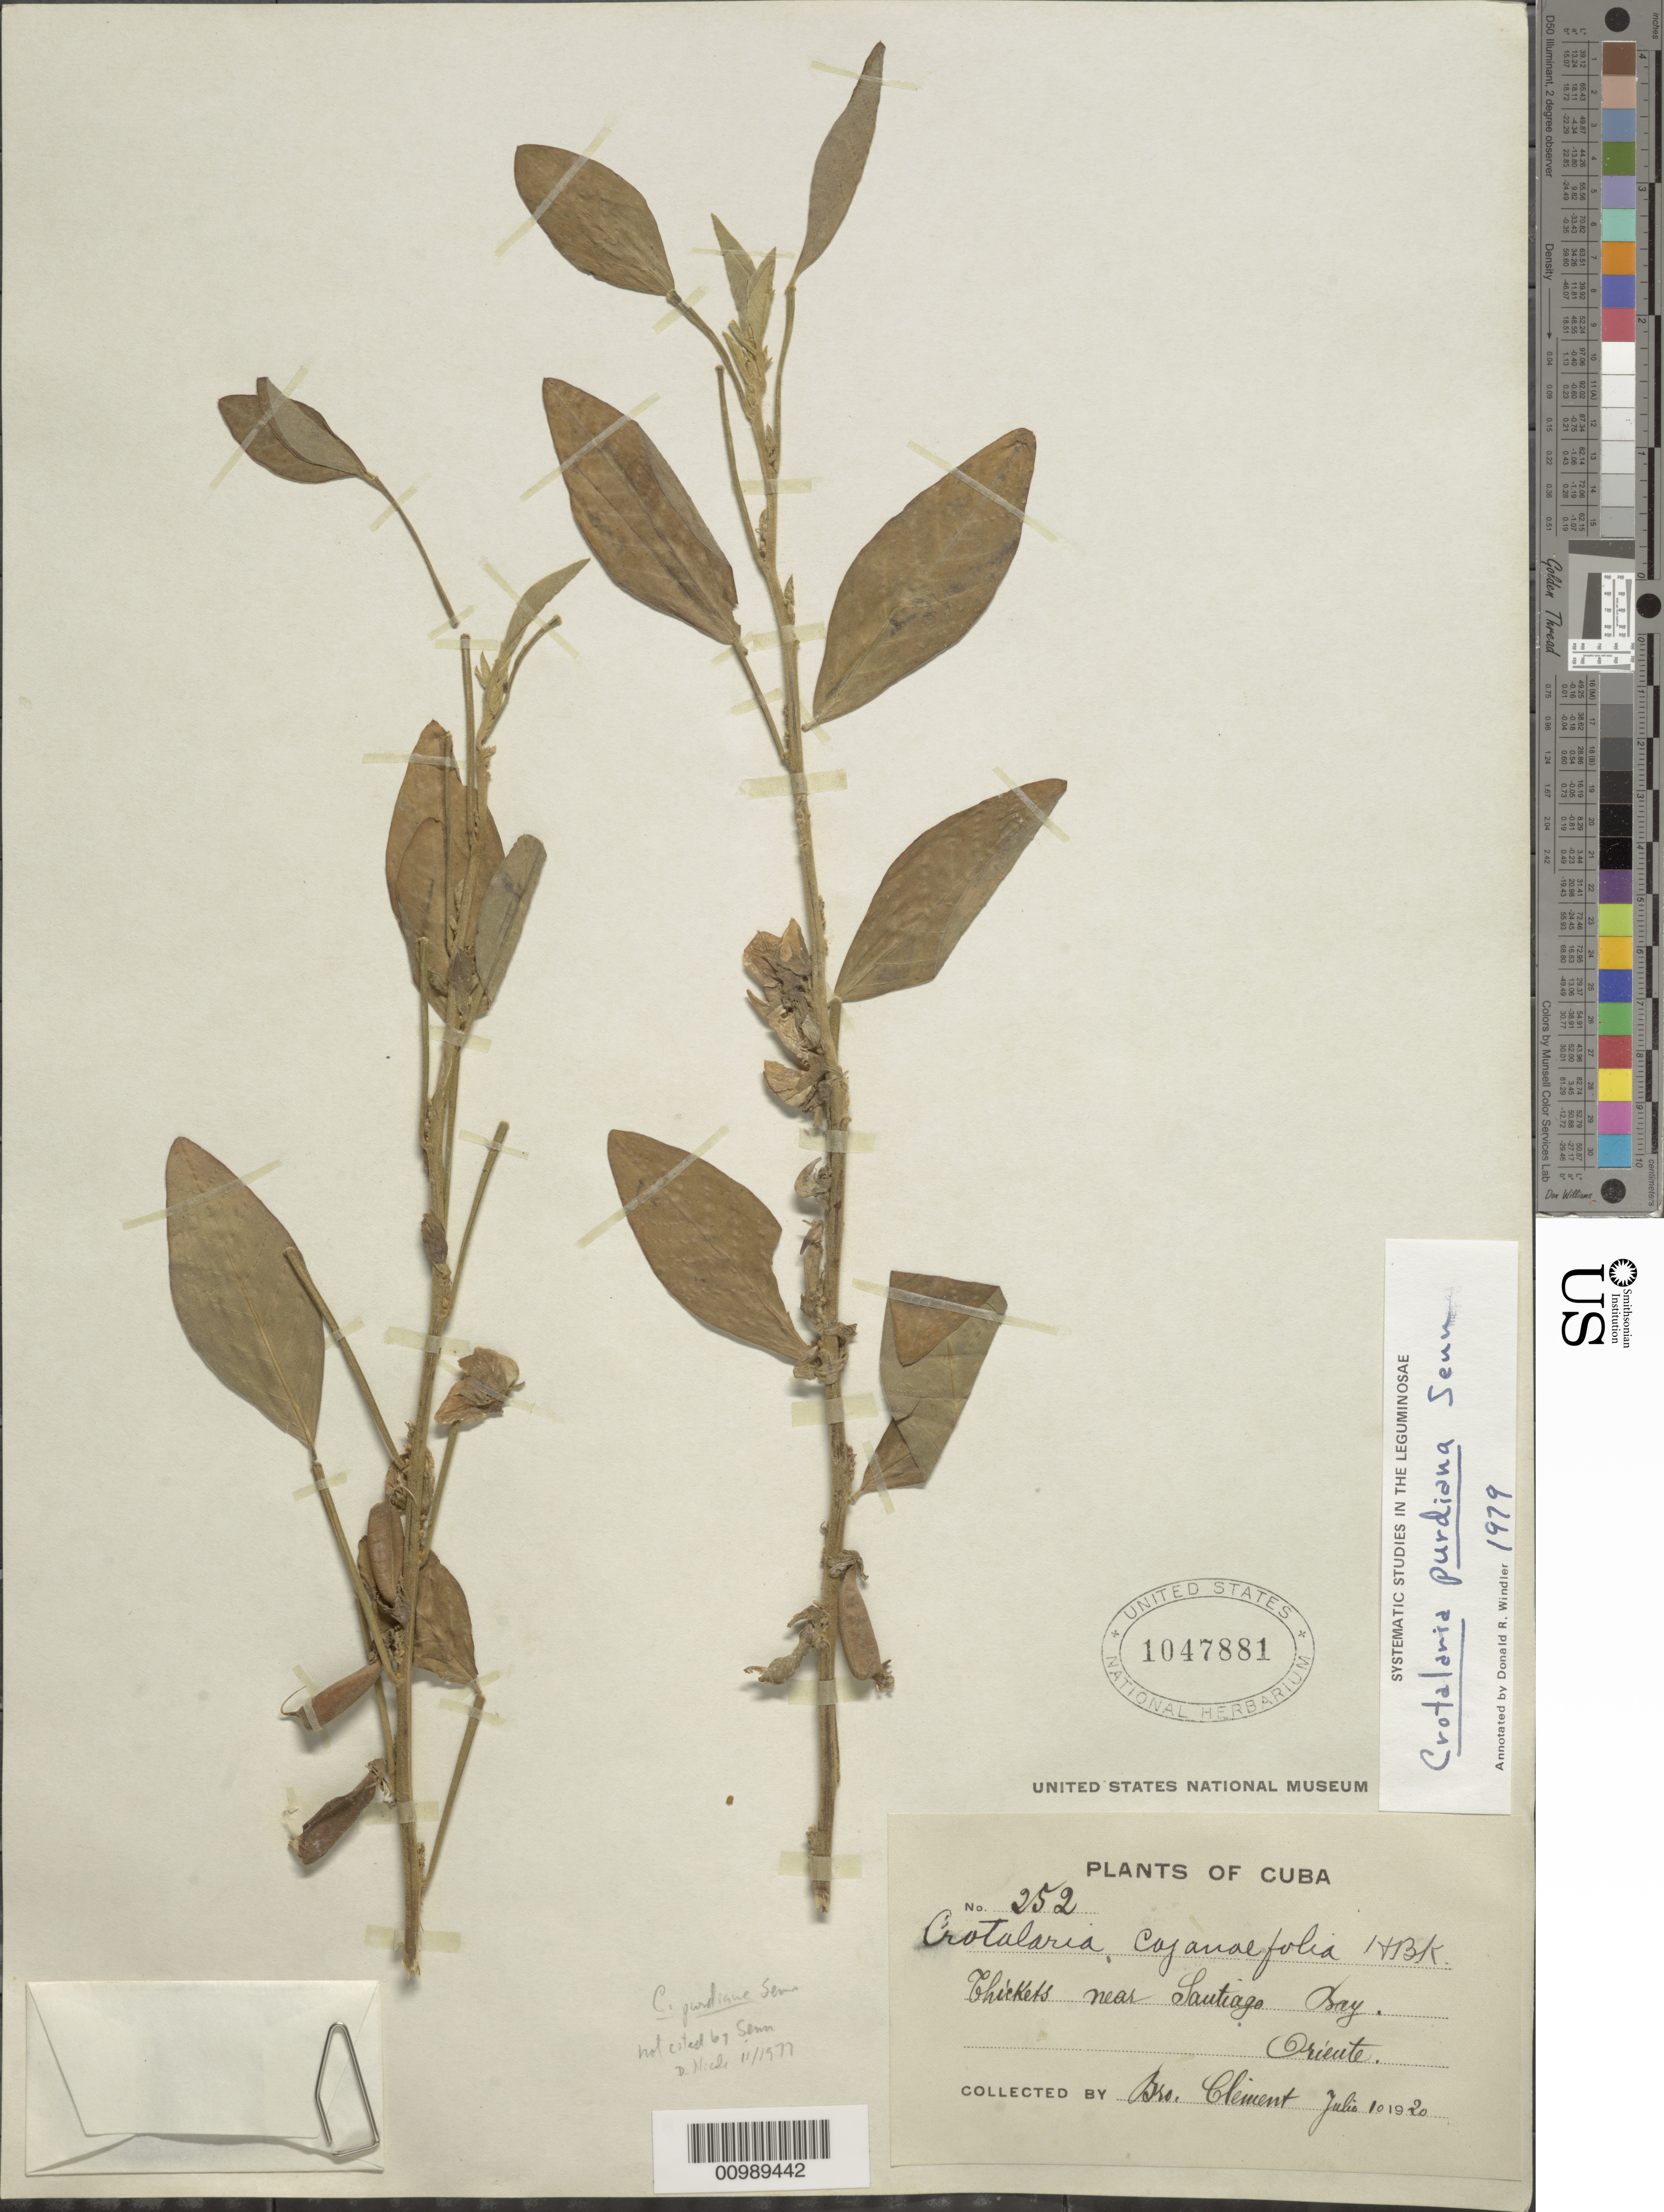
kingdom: Plantae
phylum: Tracheophyta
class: Magnoliopsida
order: Fabales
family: Fabaceae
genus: Crotalaria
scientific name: Crotalaria purdiana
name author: H. Senn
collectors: B. Clement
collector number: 252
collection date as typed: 10 Jul 1920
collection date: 1920-07-10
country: Cuba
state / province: Santiago de Cuba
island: Cuba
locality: Near Santiago Bay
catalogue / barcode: US 1047881